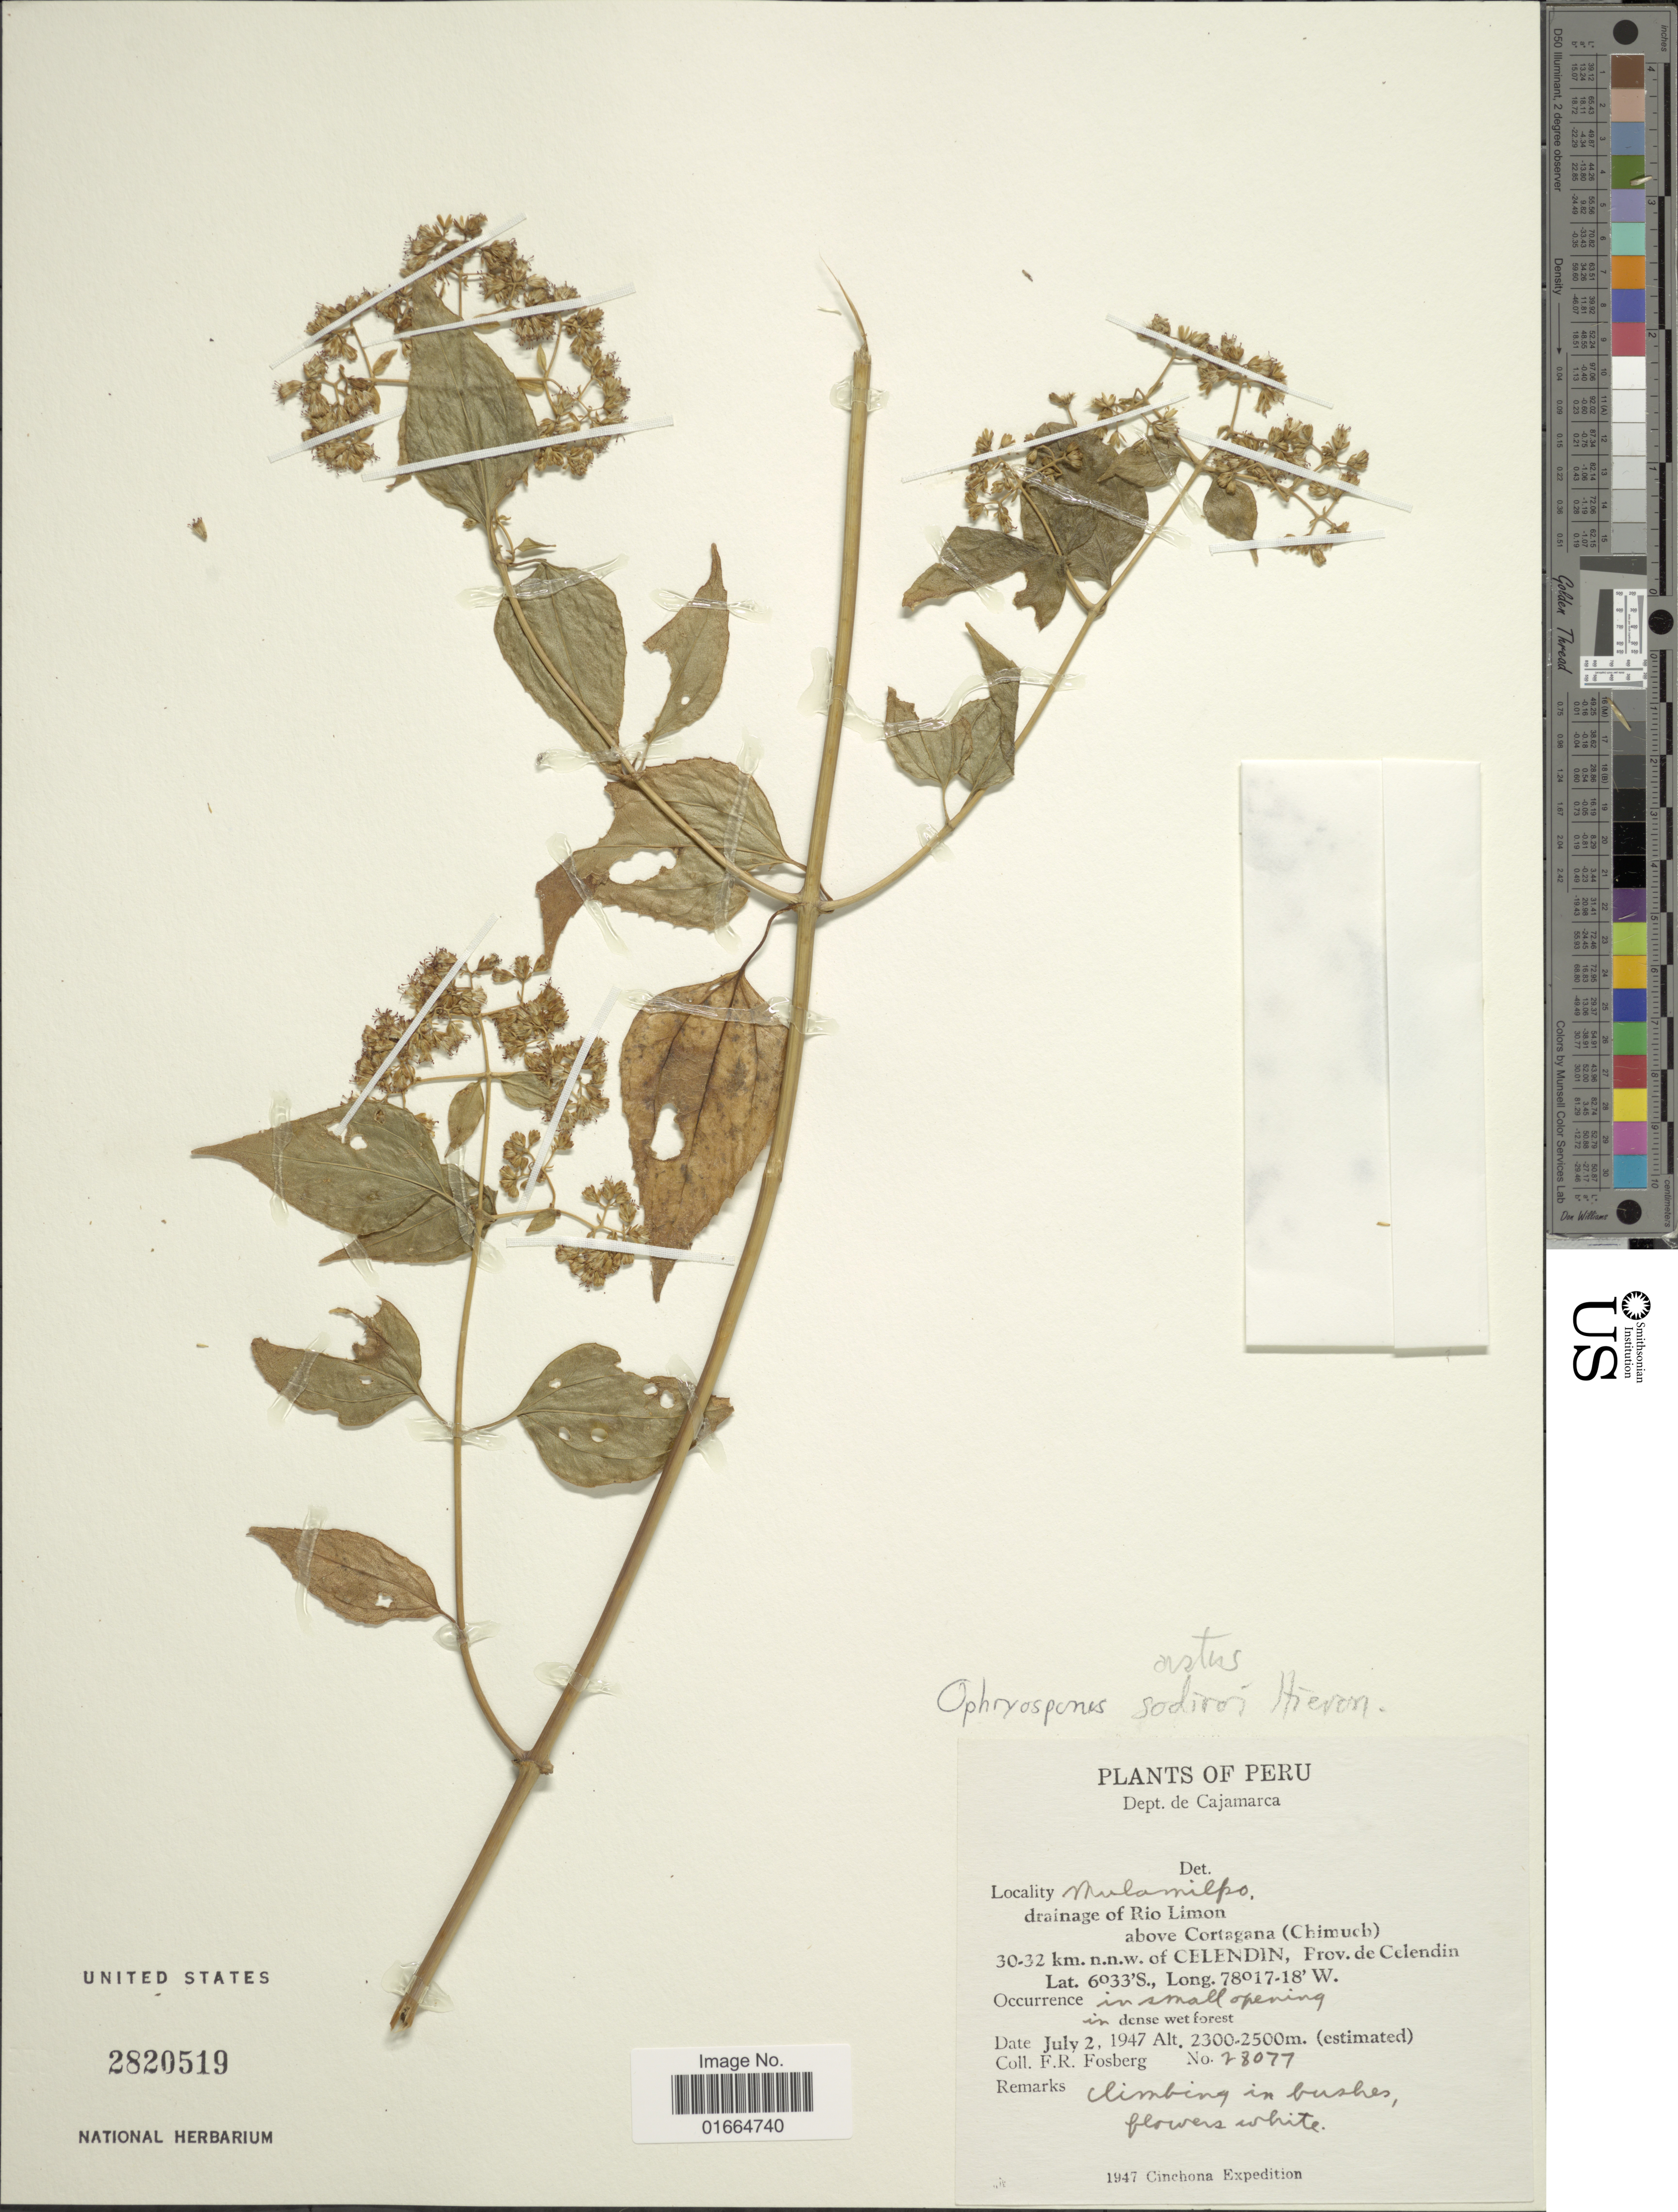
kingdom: Plantae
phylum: Tracheophyta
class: Magnoliopsida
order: Asterales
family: Asteraceae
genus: Ophryosporus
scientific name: Ophryosporus ovatus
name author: B.L. Rob.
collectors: F. R. Fosberg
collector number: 28077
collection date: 1947-07-02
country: Peru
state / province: Cajamarca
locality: Dept. de Cajamarca, Mulamilpo, drainage of Rio Limon, above Cortagana (Chimuch), 30-32 km n.n.w. of Celendin, Prov. de Celendin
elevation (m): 2300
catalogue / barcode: US 2820519